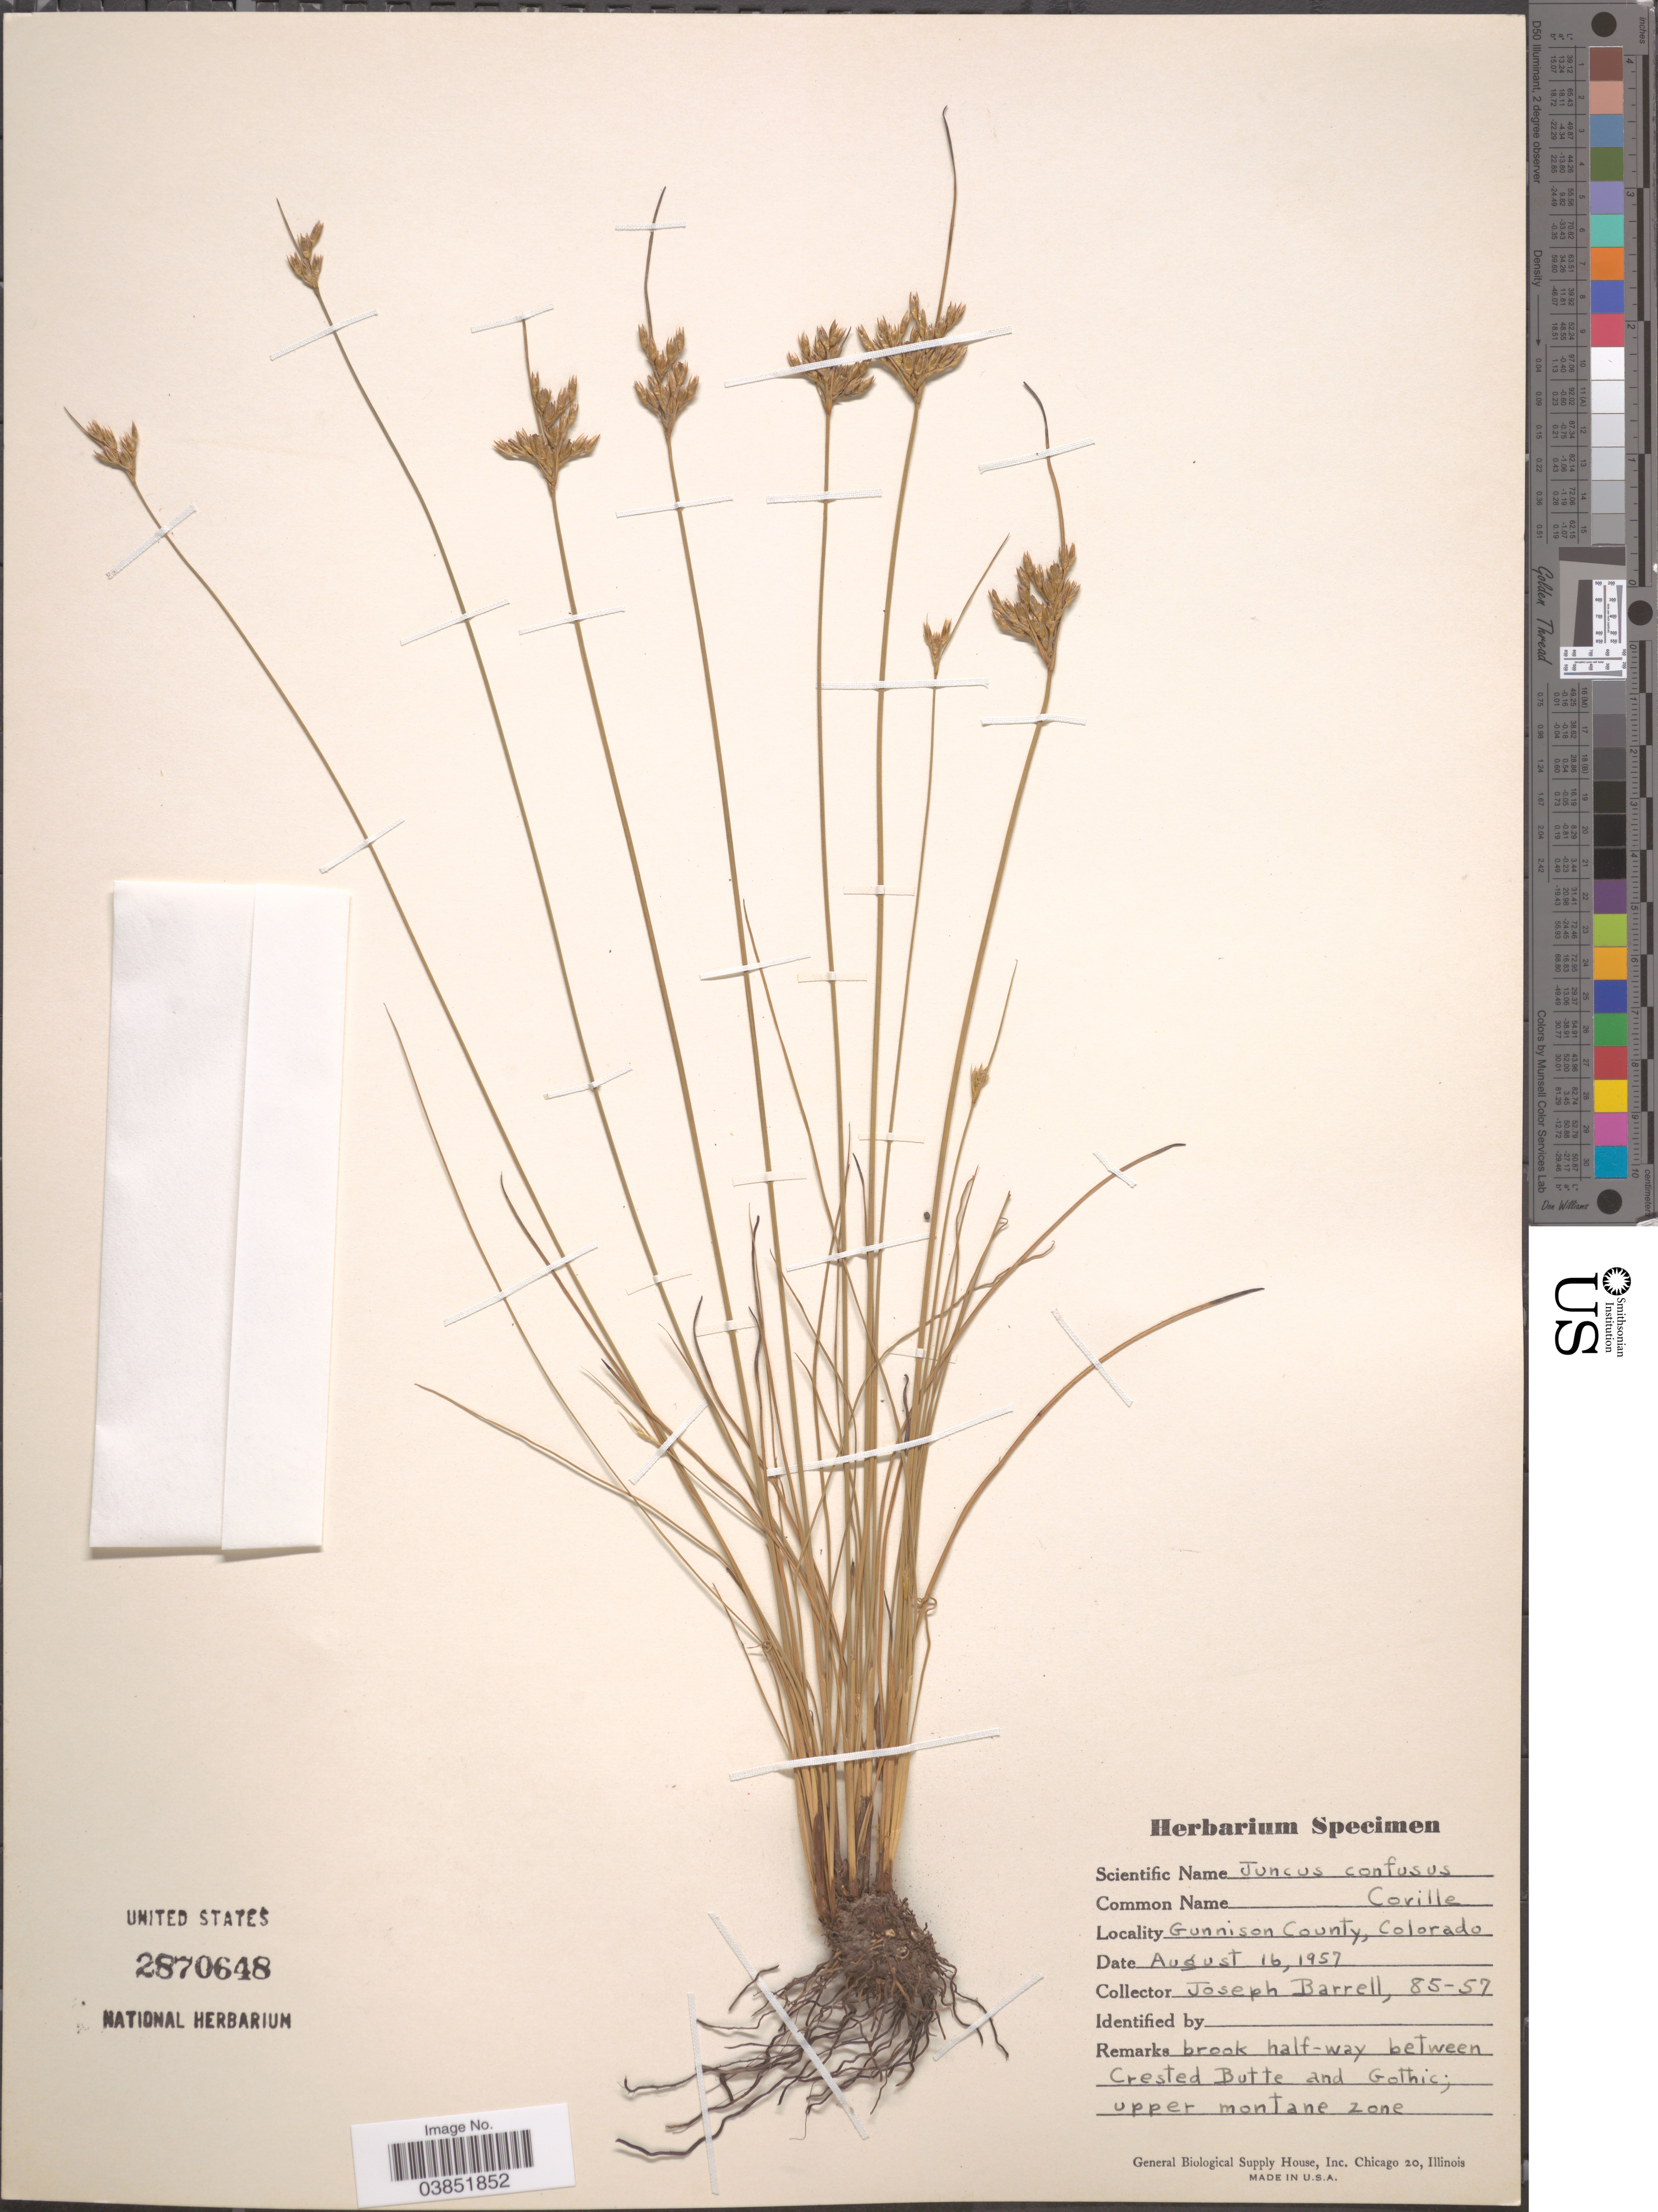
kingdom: Plantae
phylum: Tracheophyta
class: Liliopsida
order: Poales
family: Juncaceae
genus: Juncus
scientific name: Juncus confusus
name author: Coville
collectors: J. Barrell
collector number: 85-57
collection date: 1957-08-16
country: United States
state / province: Colorado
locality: Gunnison County. Brook half-way between Crested Butte and Gothic; upper montane zone.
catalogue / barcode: US 2870648